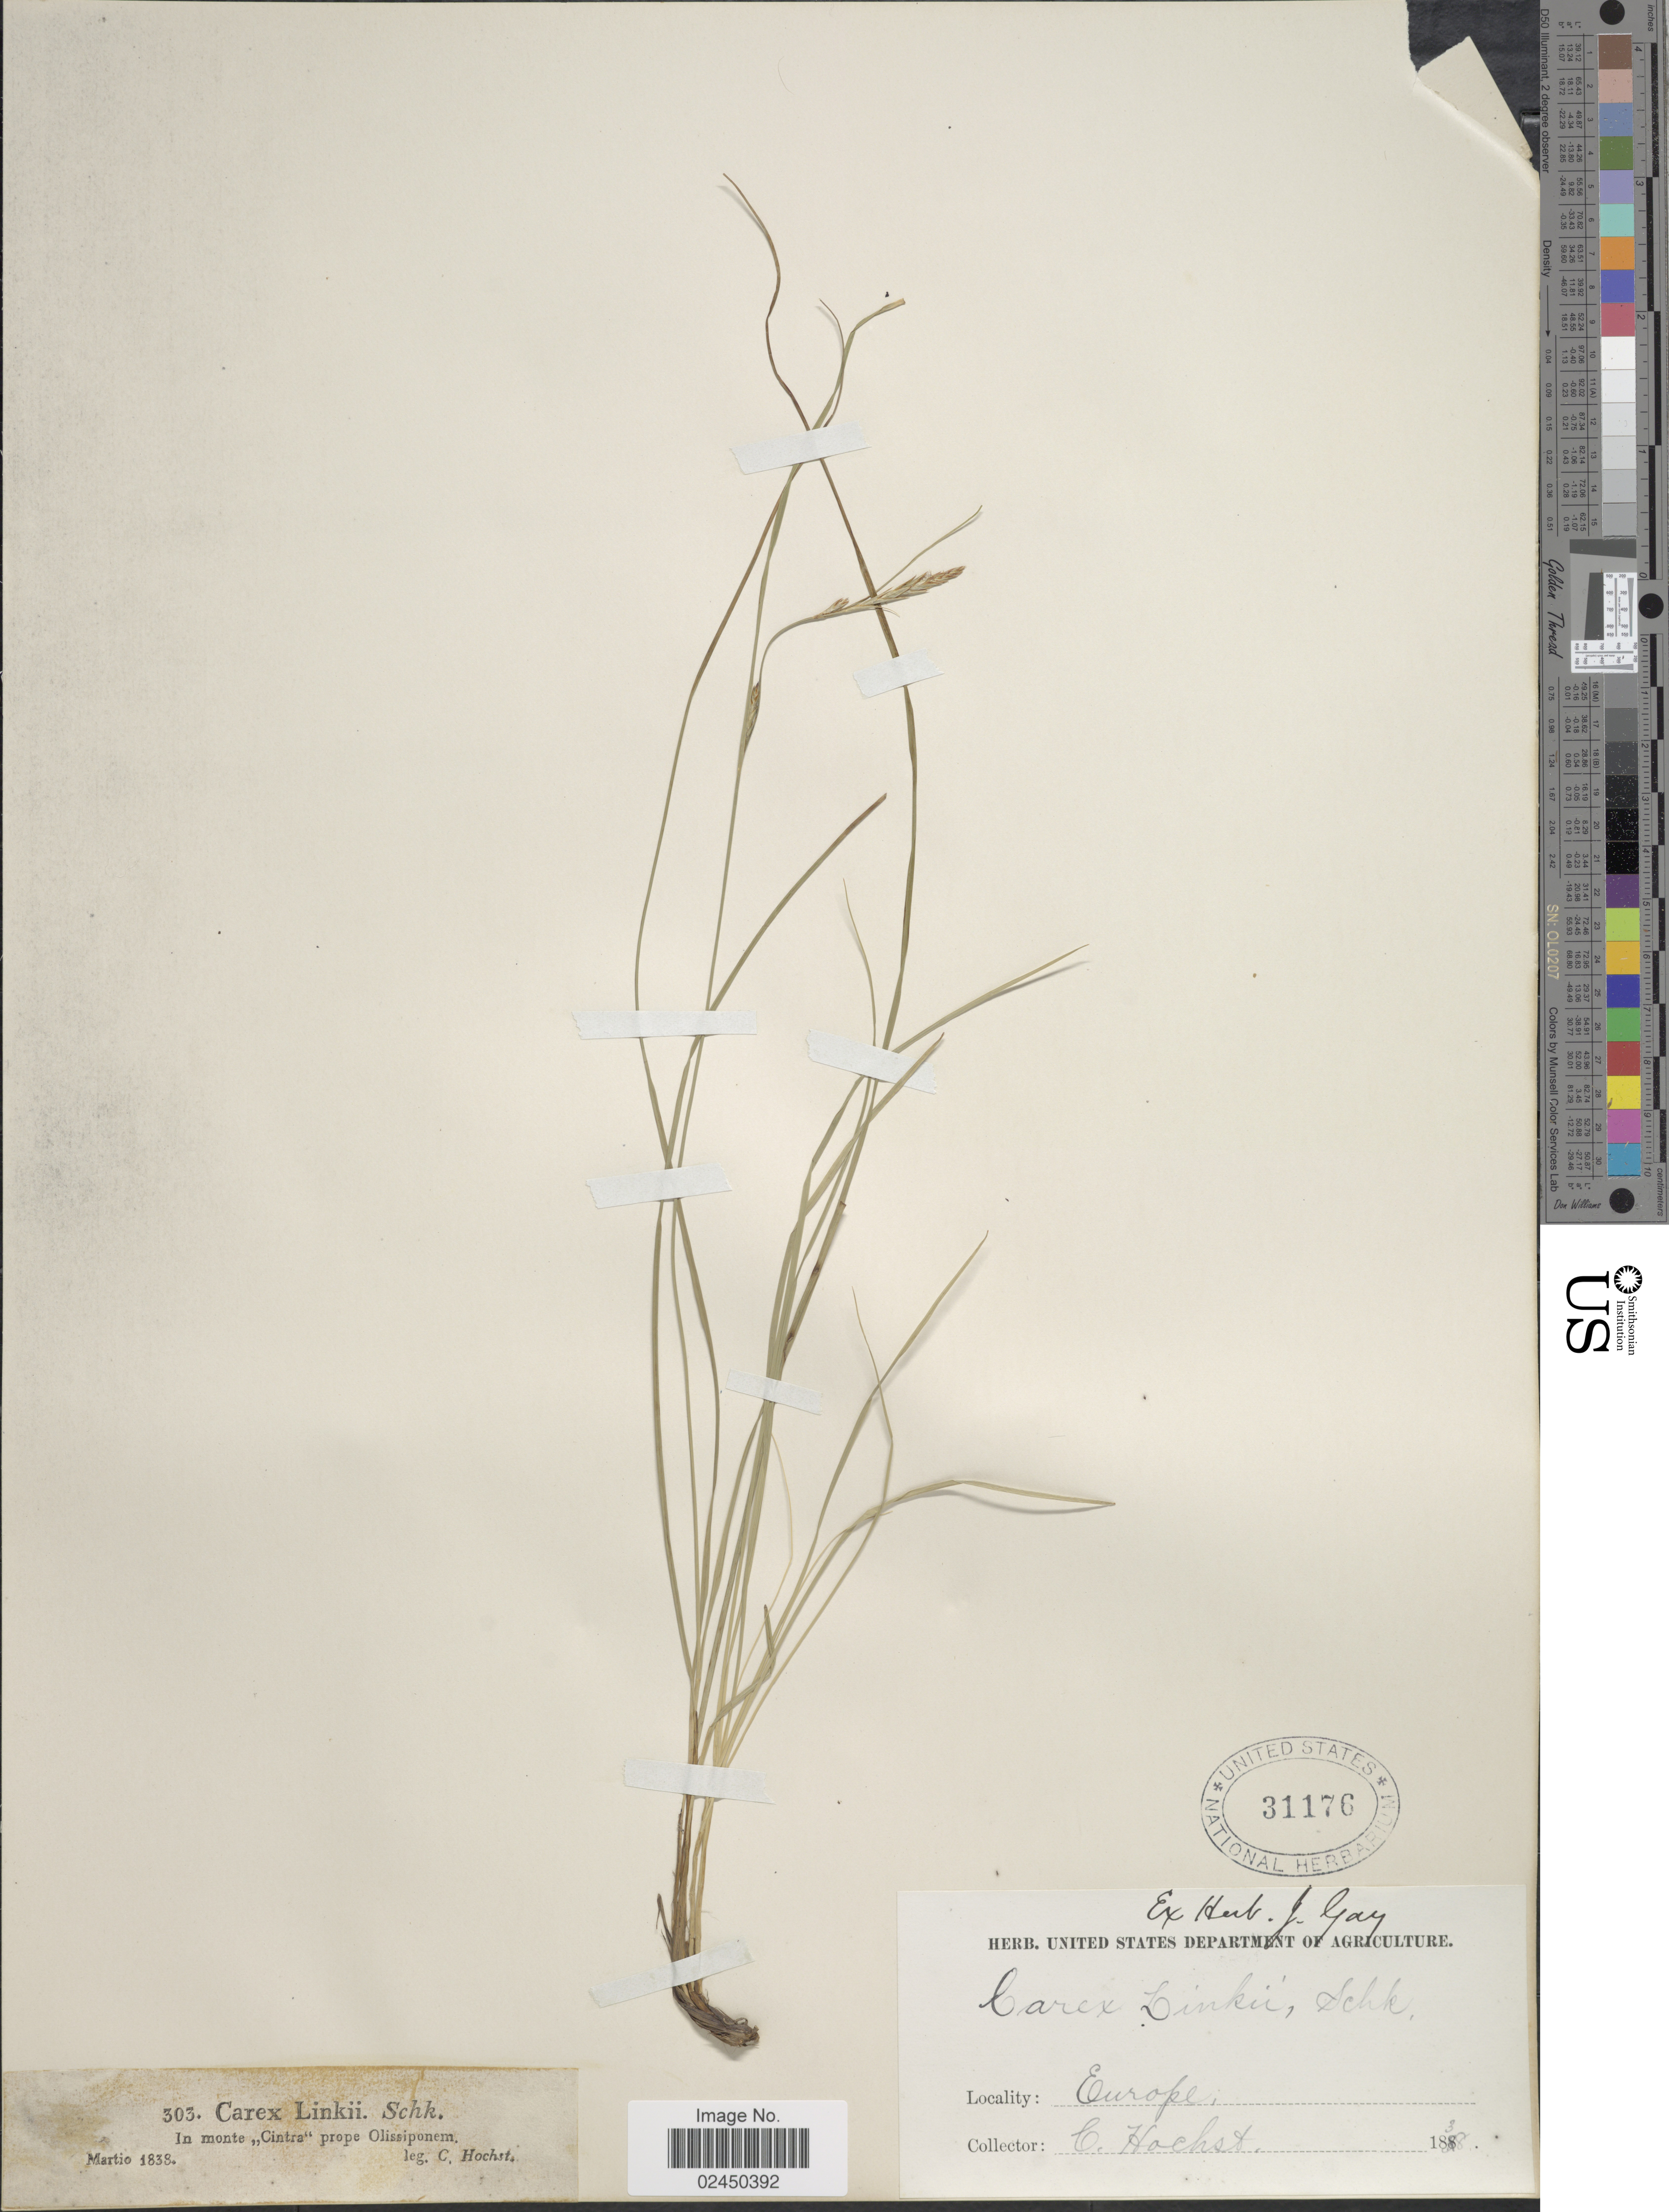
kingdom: Plantae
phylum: Tracheophyta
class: Liliopsida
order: Poales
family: Cyperaceae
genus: Carex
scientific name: Carex distachya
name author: Desf.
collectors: C. Hochst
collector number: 303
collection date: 1838-03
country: Portugal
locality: Europe, In monte, Cintra prope Olissiponem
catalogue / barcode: US 31176